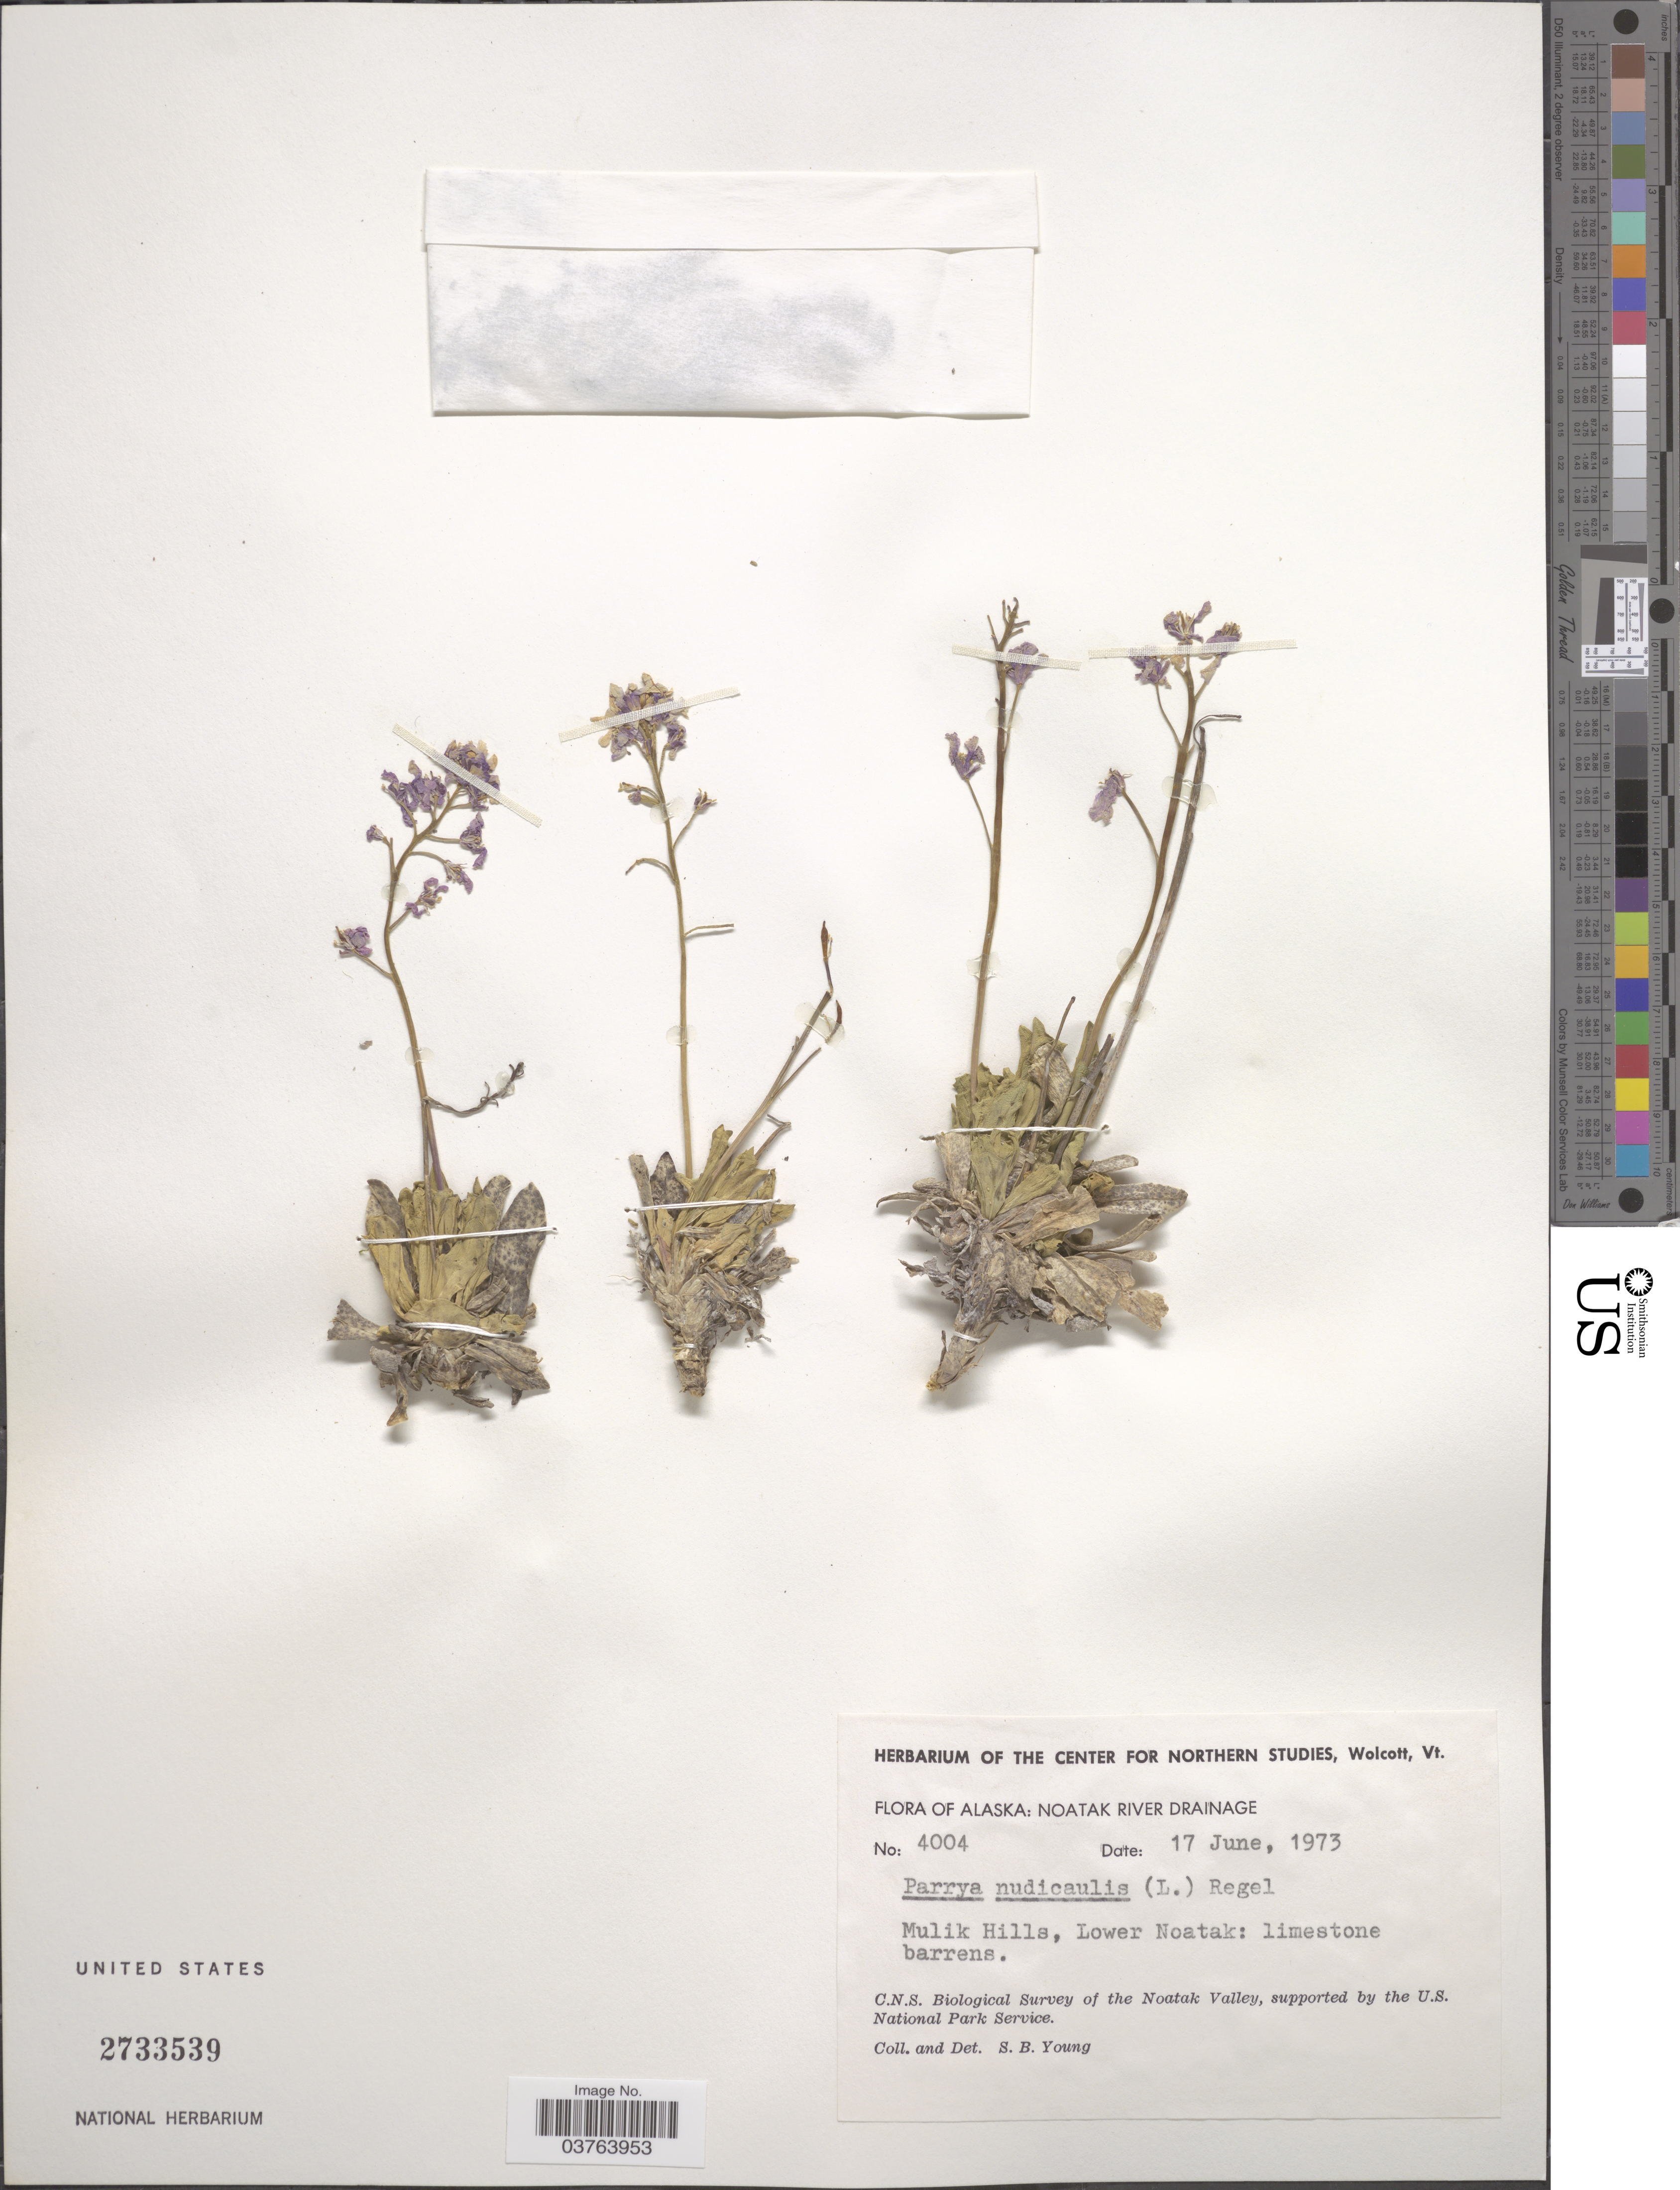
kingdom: Plantae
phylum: Tracheophyta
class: Magnoliopsida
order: Brassicales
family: Brassicaceae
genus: Parrya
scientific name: Parrya nudicaulis subsp. nudicaulis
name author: (L.) Regel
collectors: S. Young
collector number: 4004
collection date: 1973-06-17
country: United States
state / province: Alaska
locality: Noatak River Drainage. Mulik Hills, Lower Noatak: limestone barrens. Noatak Valley.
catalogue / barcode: US 2733539